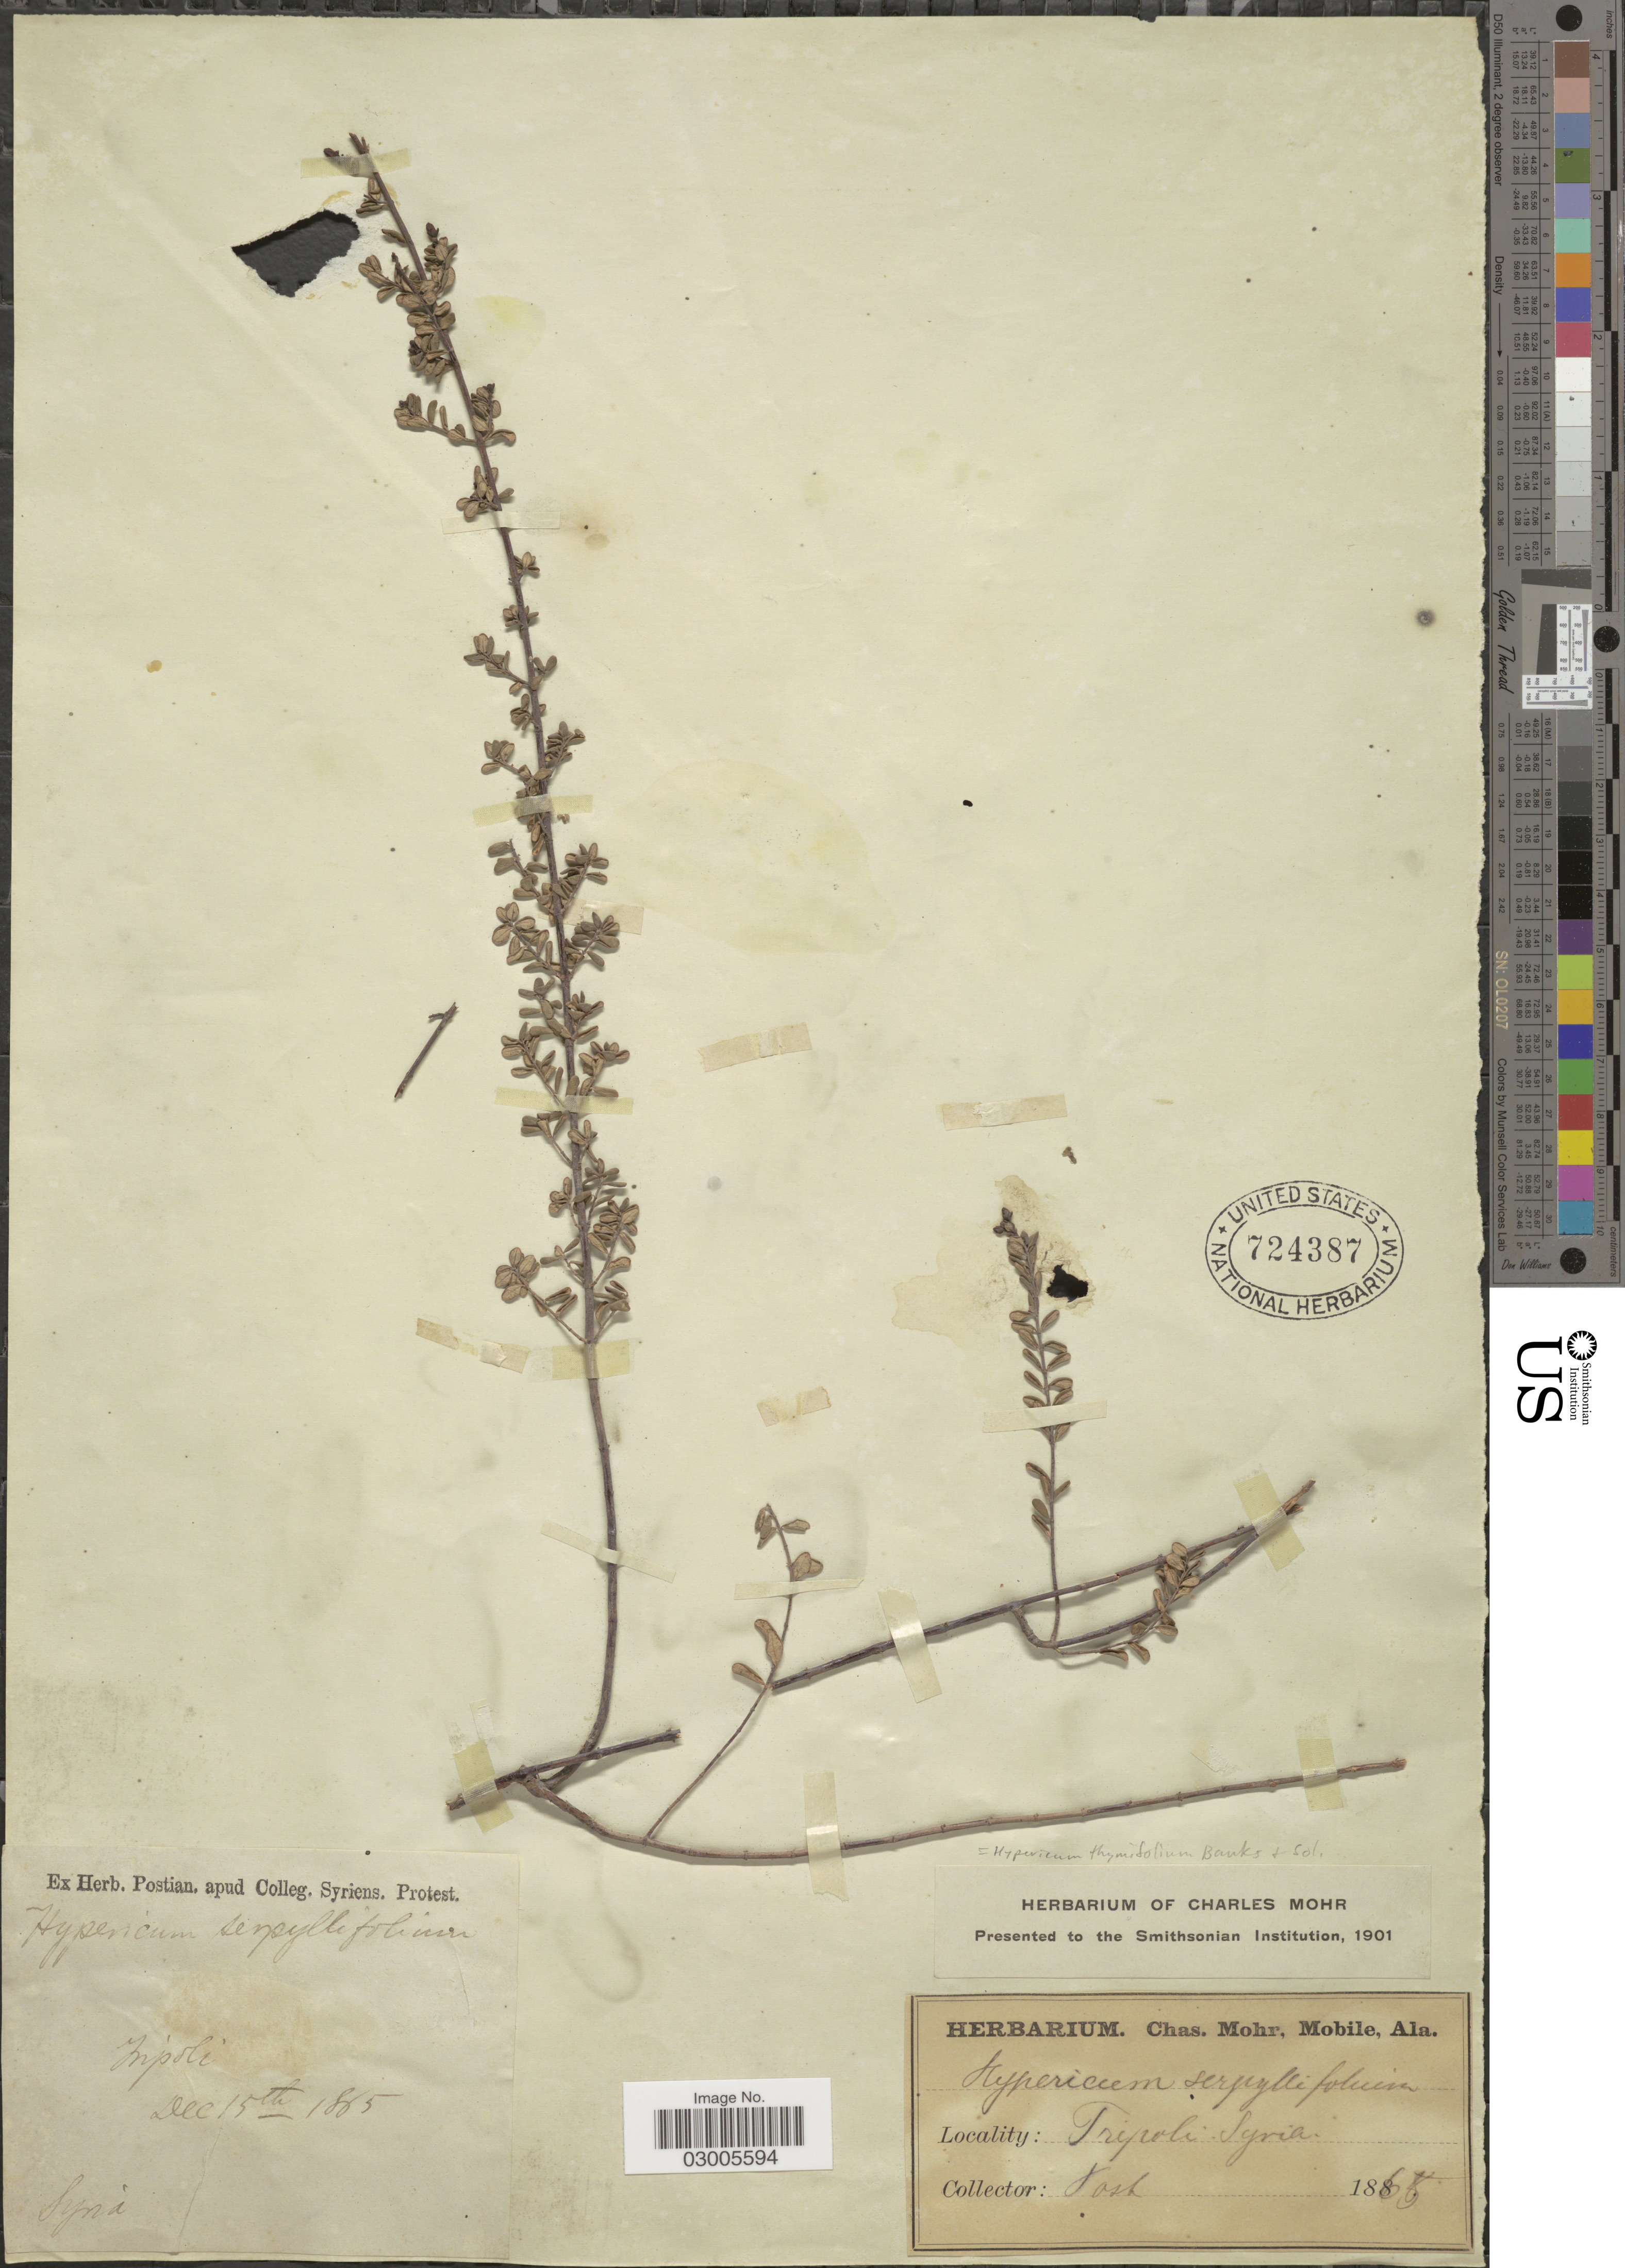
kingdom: Plantae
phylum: Tracheophyta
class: Magnoliopsida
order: Malpighiales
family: Hypericaceae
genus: Hypericum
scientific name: Hypericum thymifolium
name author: Banks & Sol.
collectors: Vosh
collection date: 1865-12-15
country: Syria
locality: Tripoli.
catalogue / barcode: US 724387